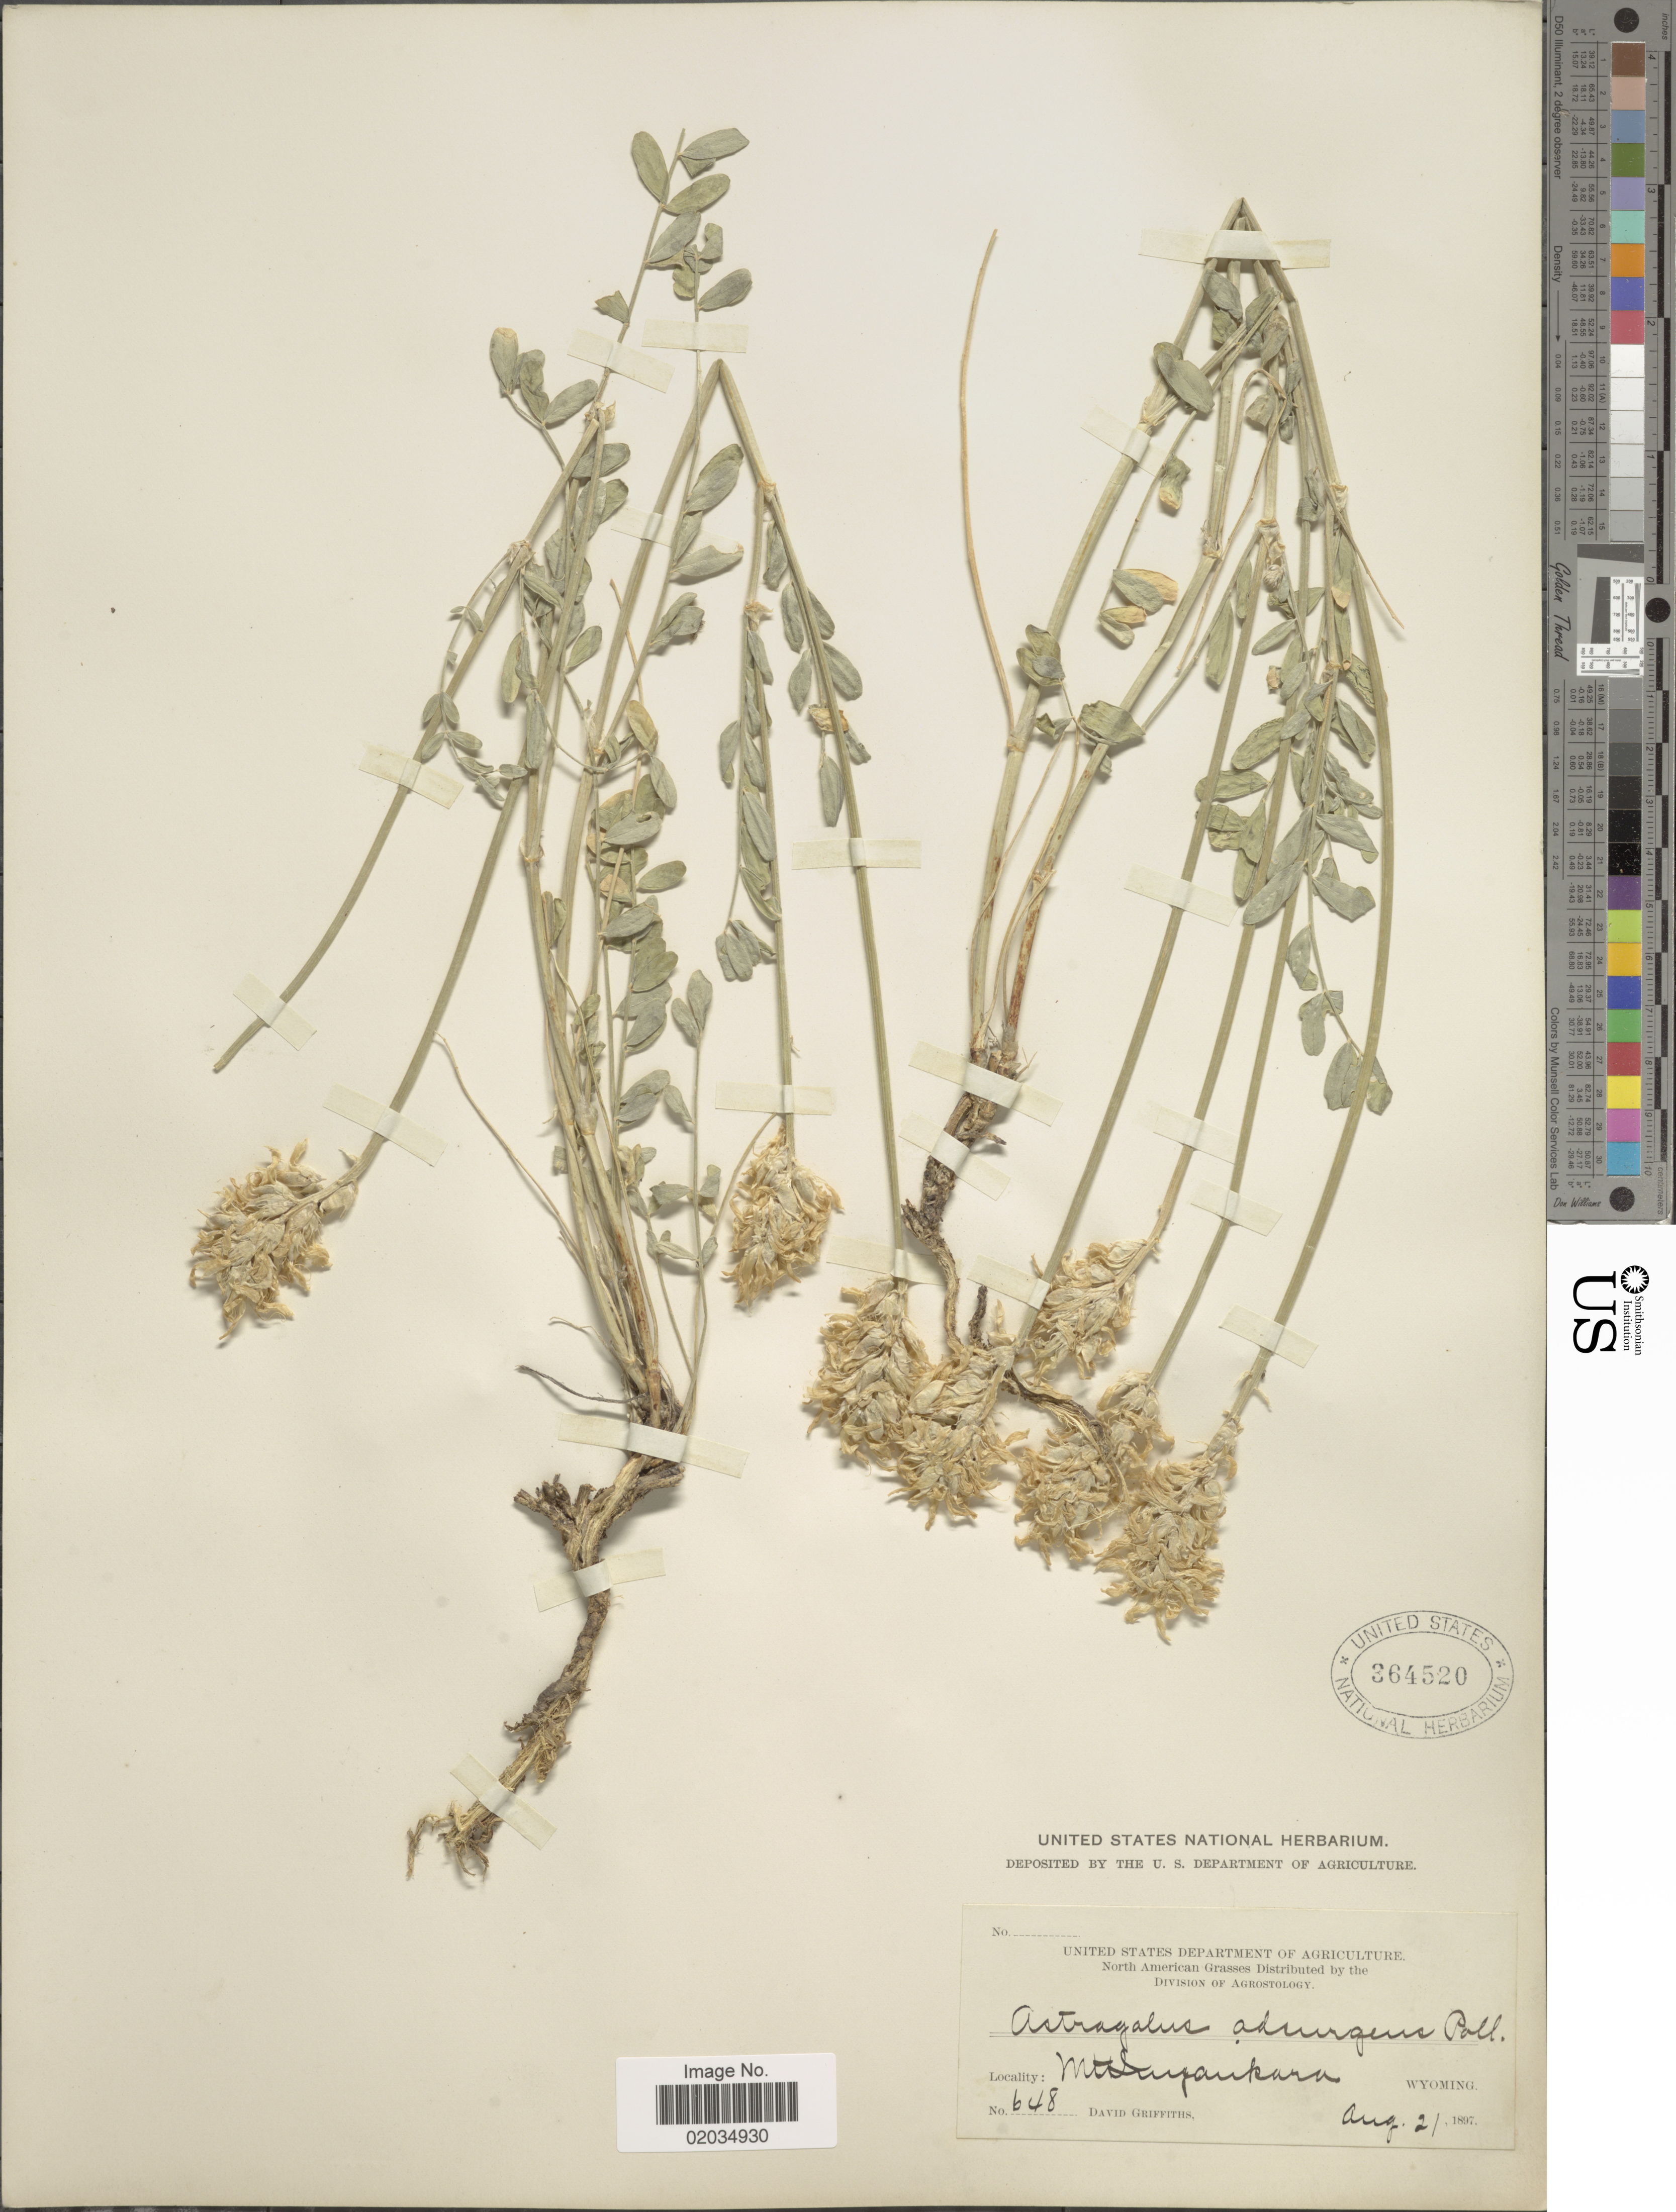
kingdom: Plantae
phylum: Tracheophyta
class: Magnoliopsida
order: Fabales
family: Fabaceae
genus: Astragalus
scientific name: Astragalus striatus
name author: Nutt.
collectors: D. Griffiths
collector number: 648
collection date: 1897-08-21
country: United States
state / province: Wyoming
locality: Mt. Inyankara.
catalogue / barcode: US 364520